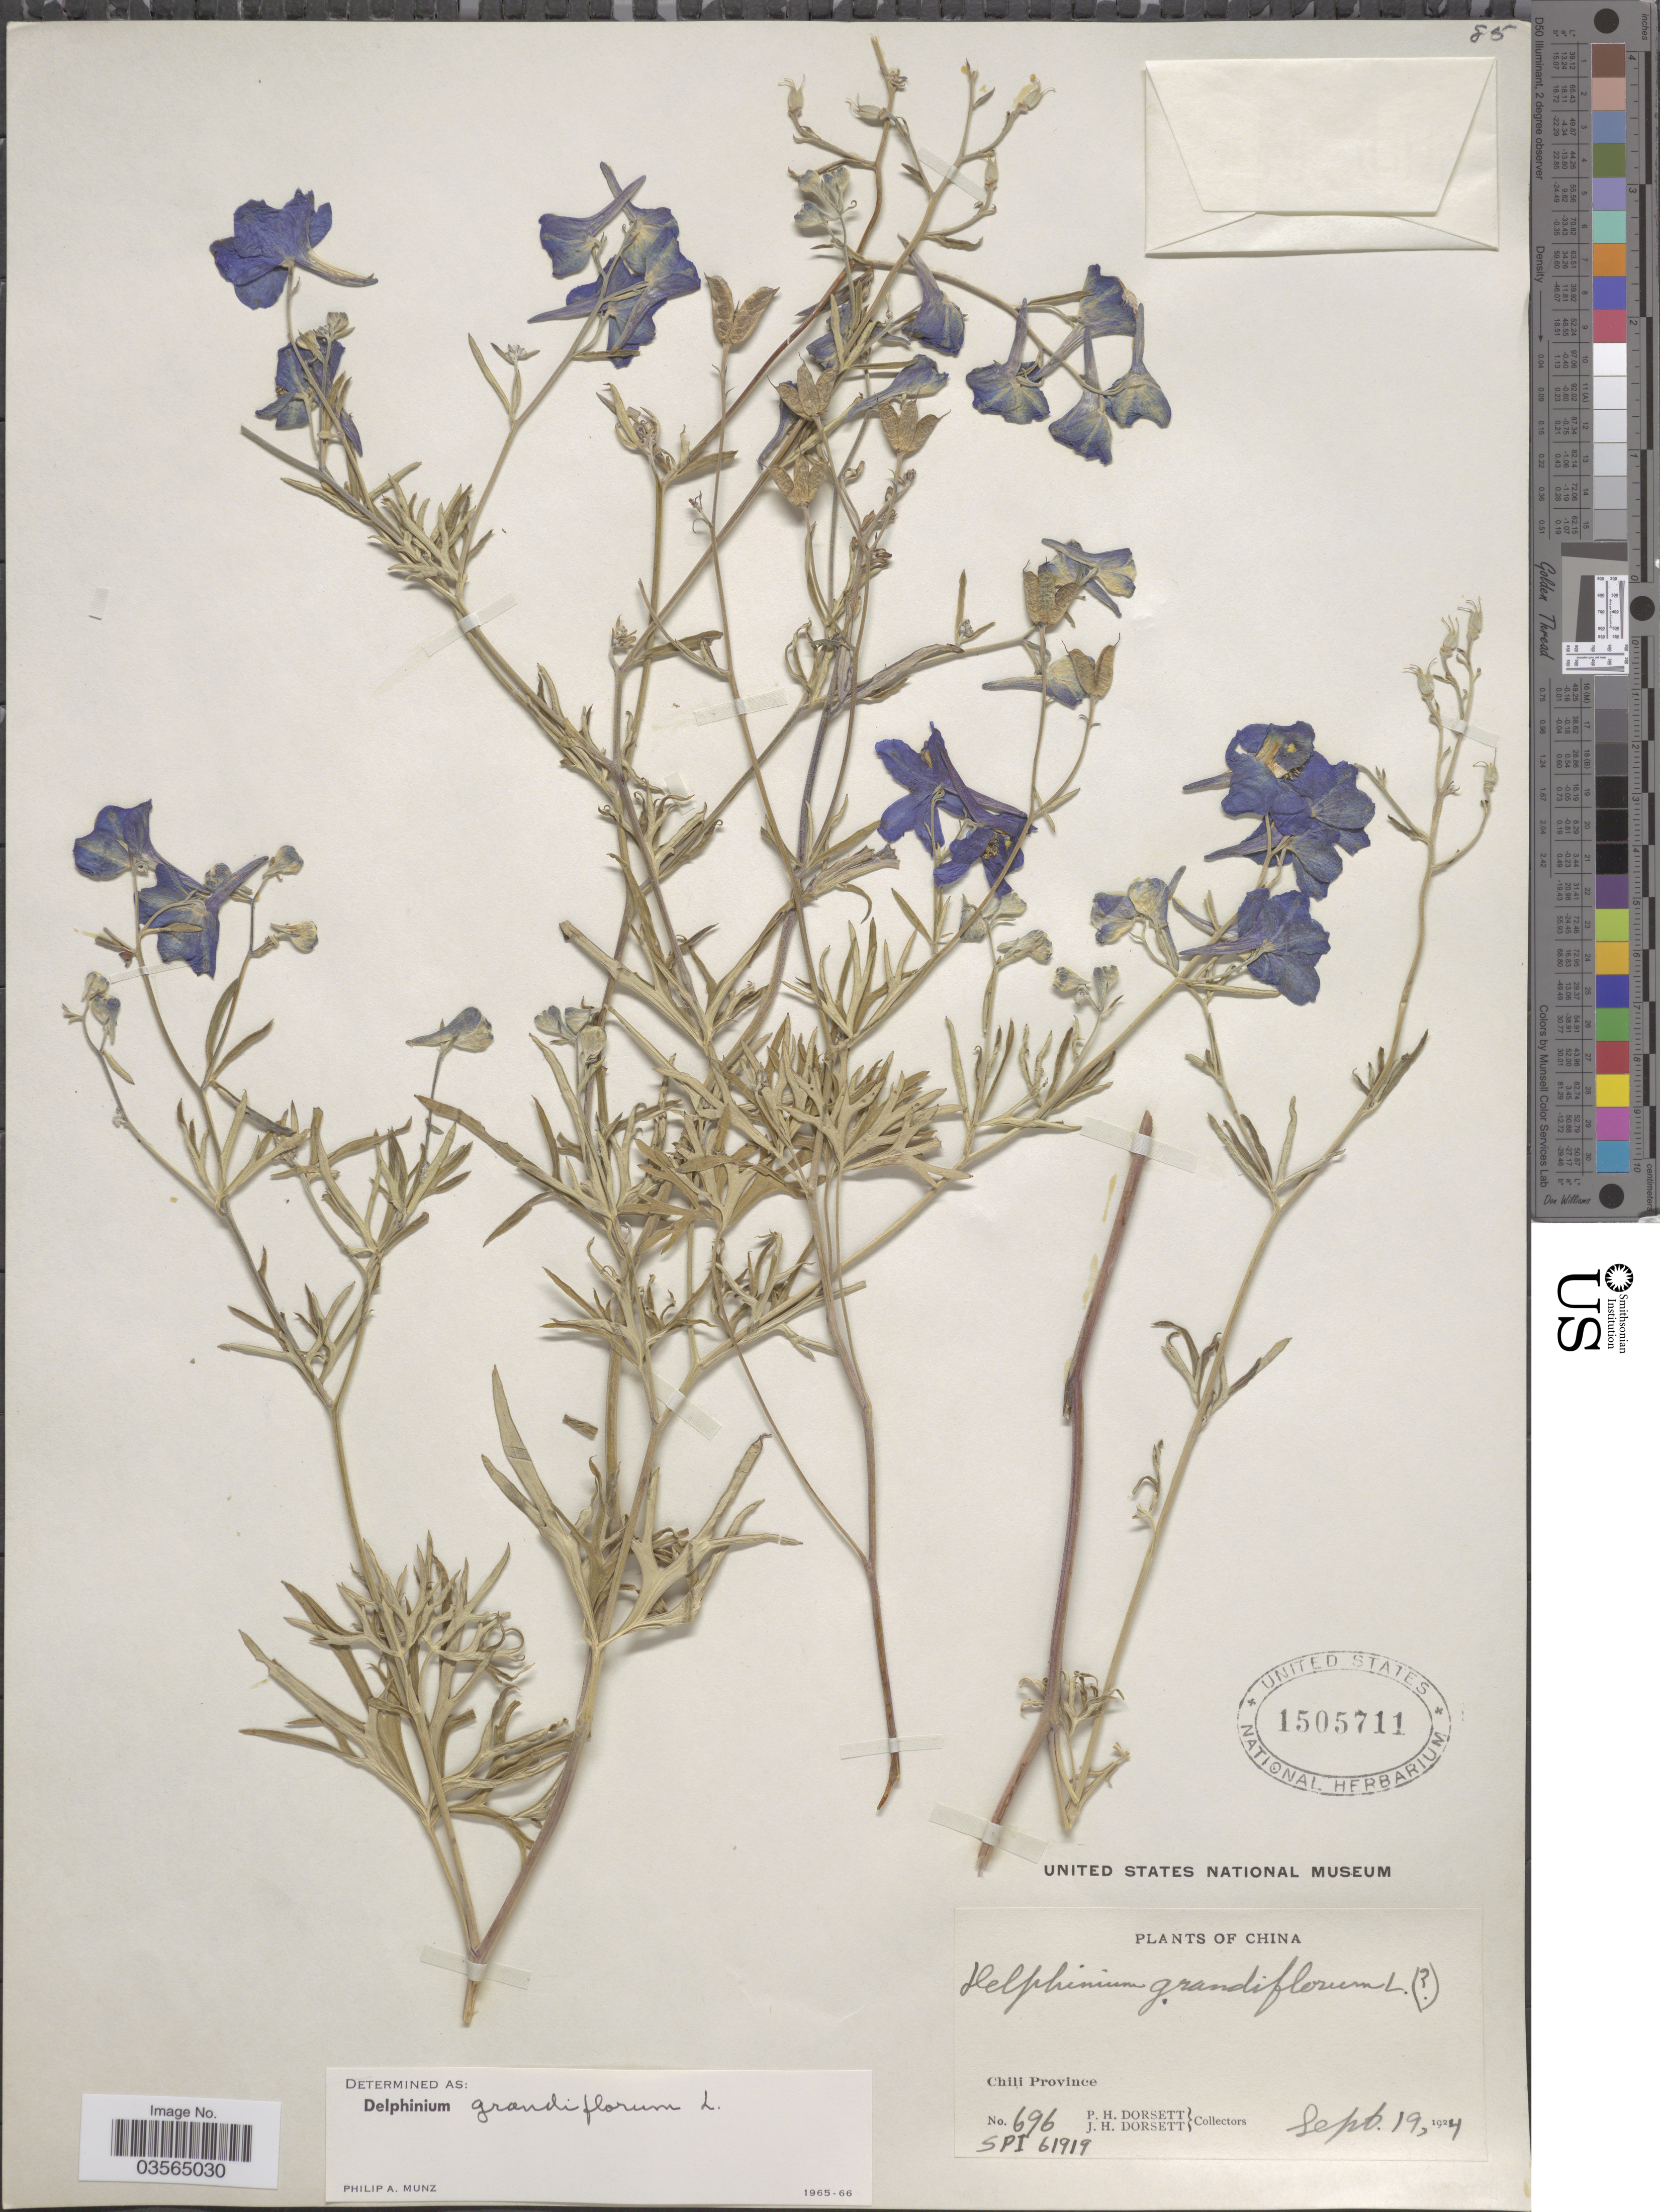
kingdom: Plantae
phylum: Tracheophyta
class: Magnoliopsida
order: Ranunculales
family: Ranunculaceae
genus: Delphinium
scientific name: Delphinium grandiflorum var. grandiflorum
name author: L.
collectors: P. H. Dorsett & J. Dorsett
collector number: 696/SPI 61919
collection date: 1924-09-19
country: China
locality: Chili Province.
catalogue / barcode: US 1505711